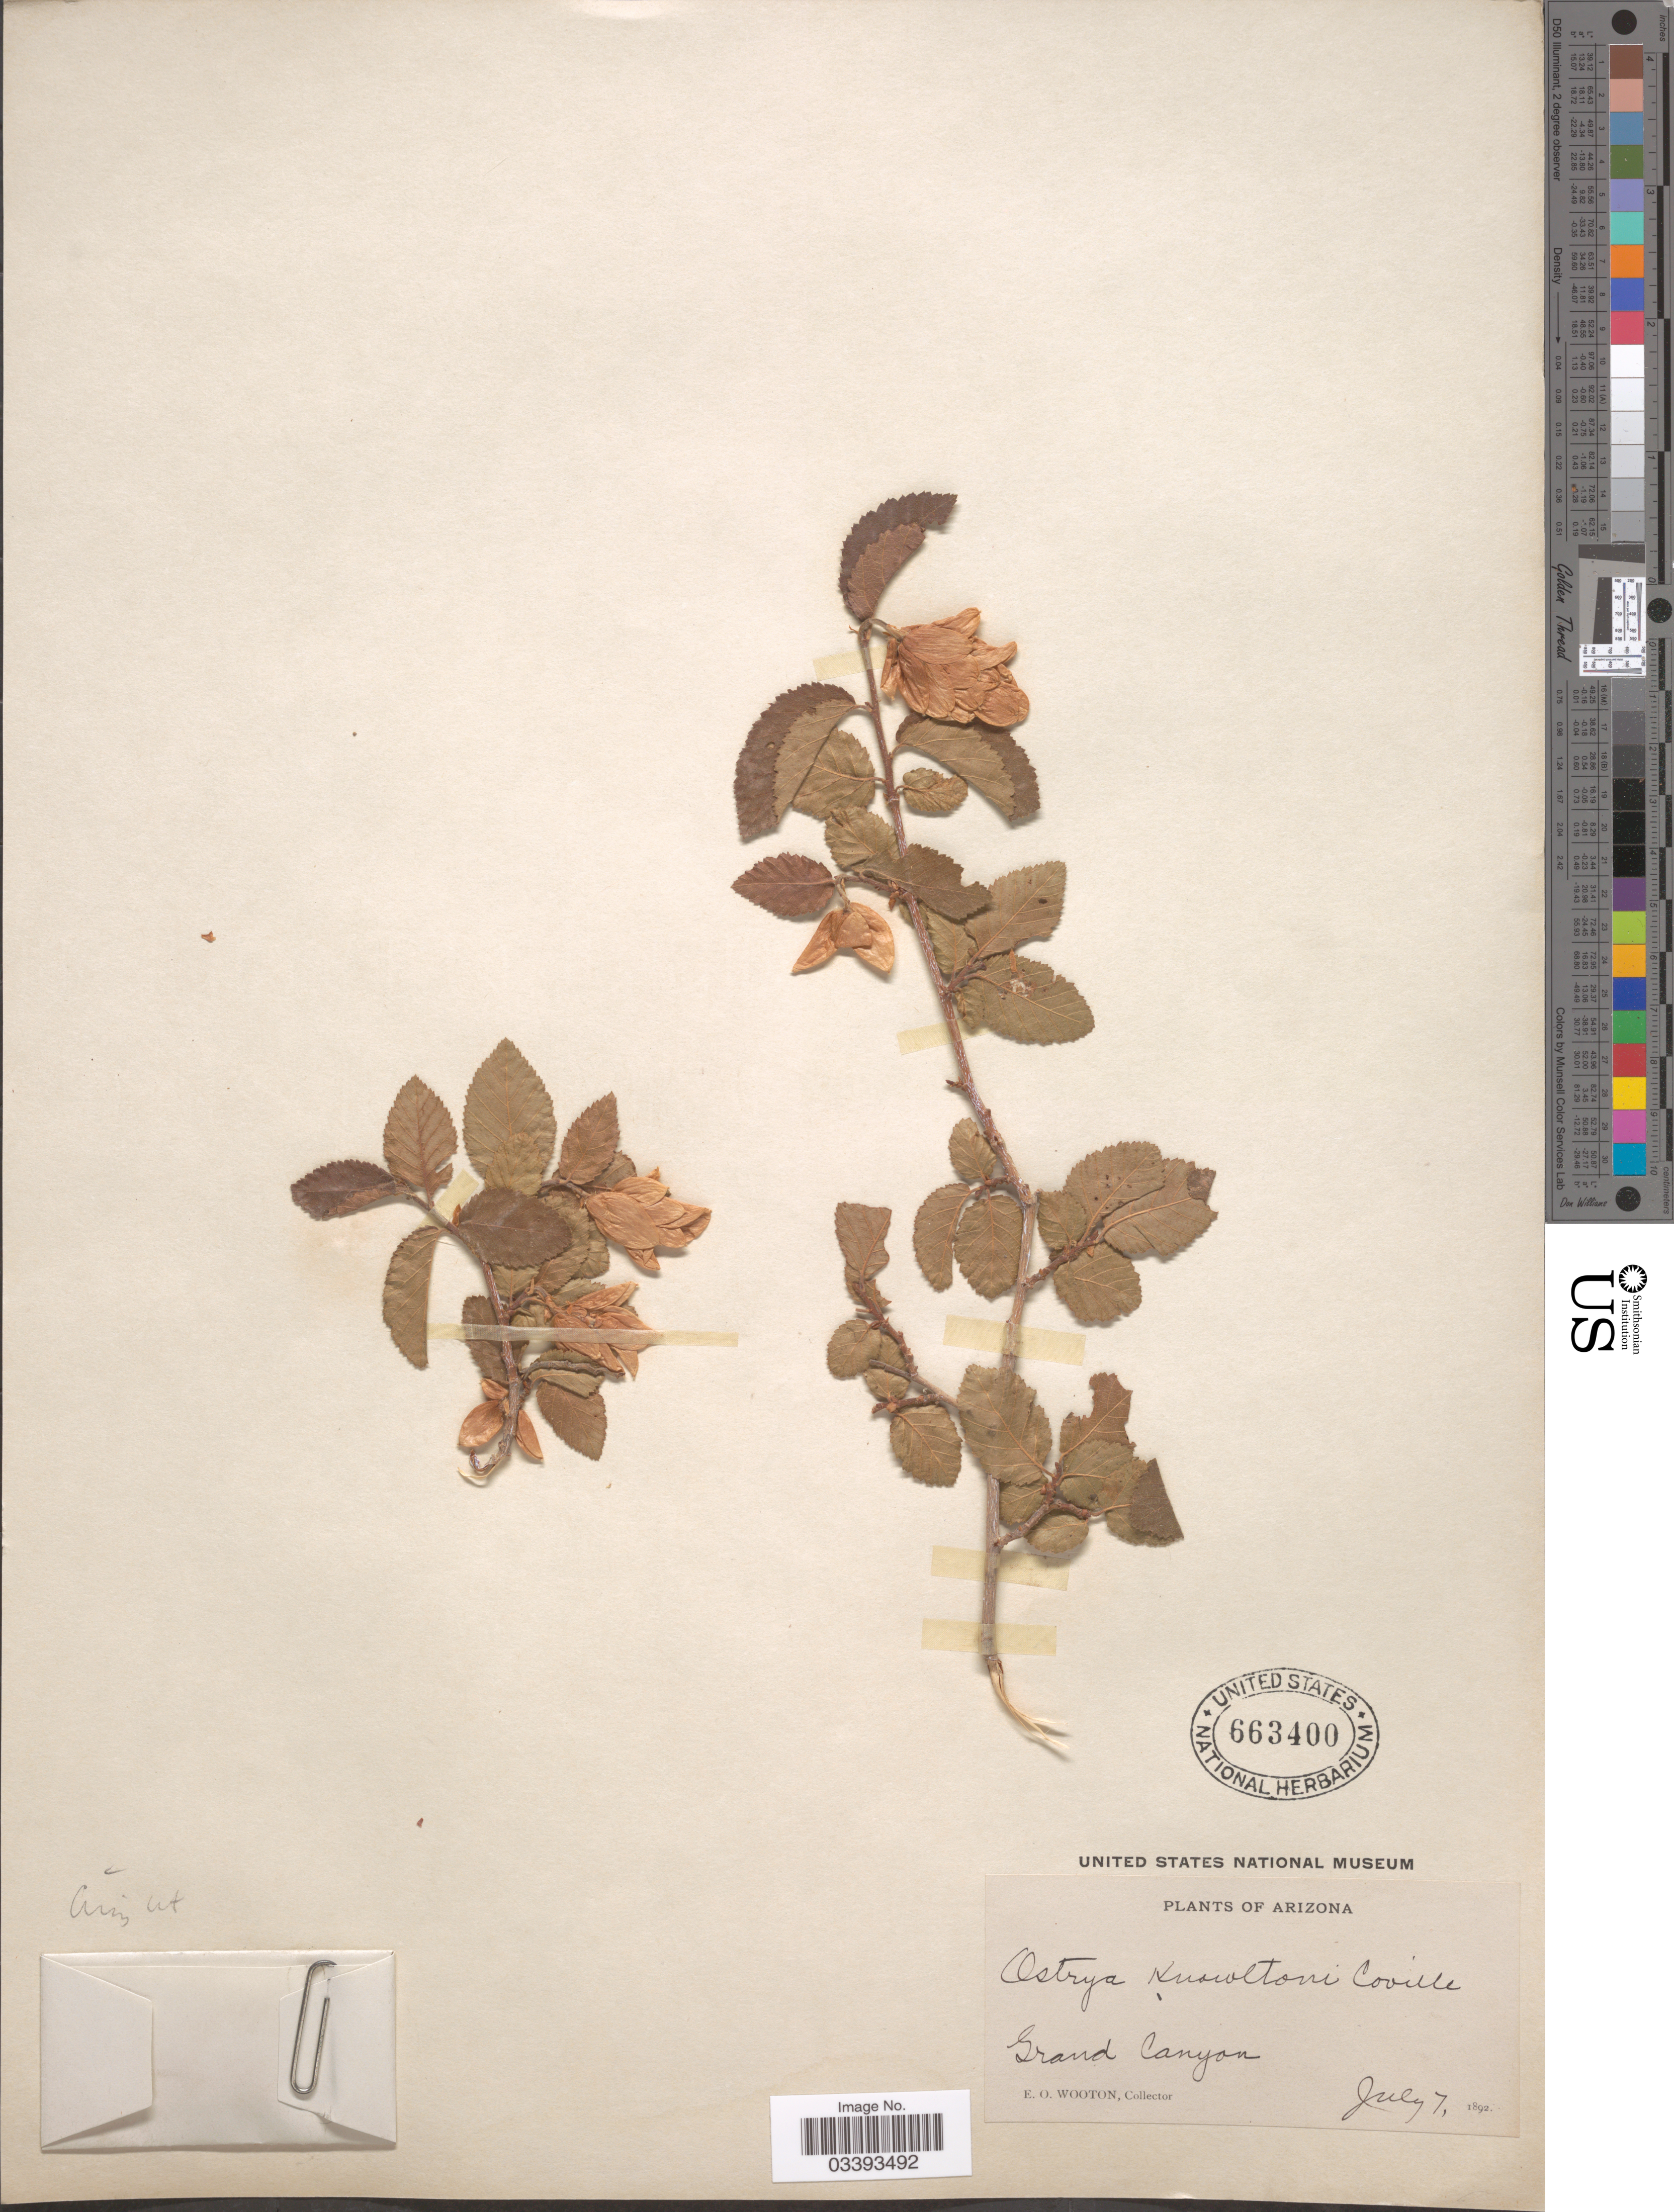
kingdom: Plantae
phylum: Tracheophyta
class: Magnoliopsida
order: Fagales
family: Betulaceae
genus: Ostrya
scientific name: Ostrya knowltoni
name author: Coville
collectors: E. O. Wooton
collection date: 1892-07-07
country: United States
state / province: Arizona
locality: Grand Canyon.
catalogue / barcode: US 663400